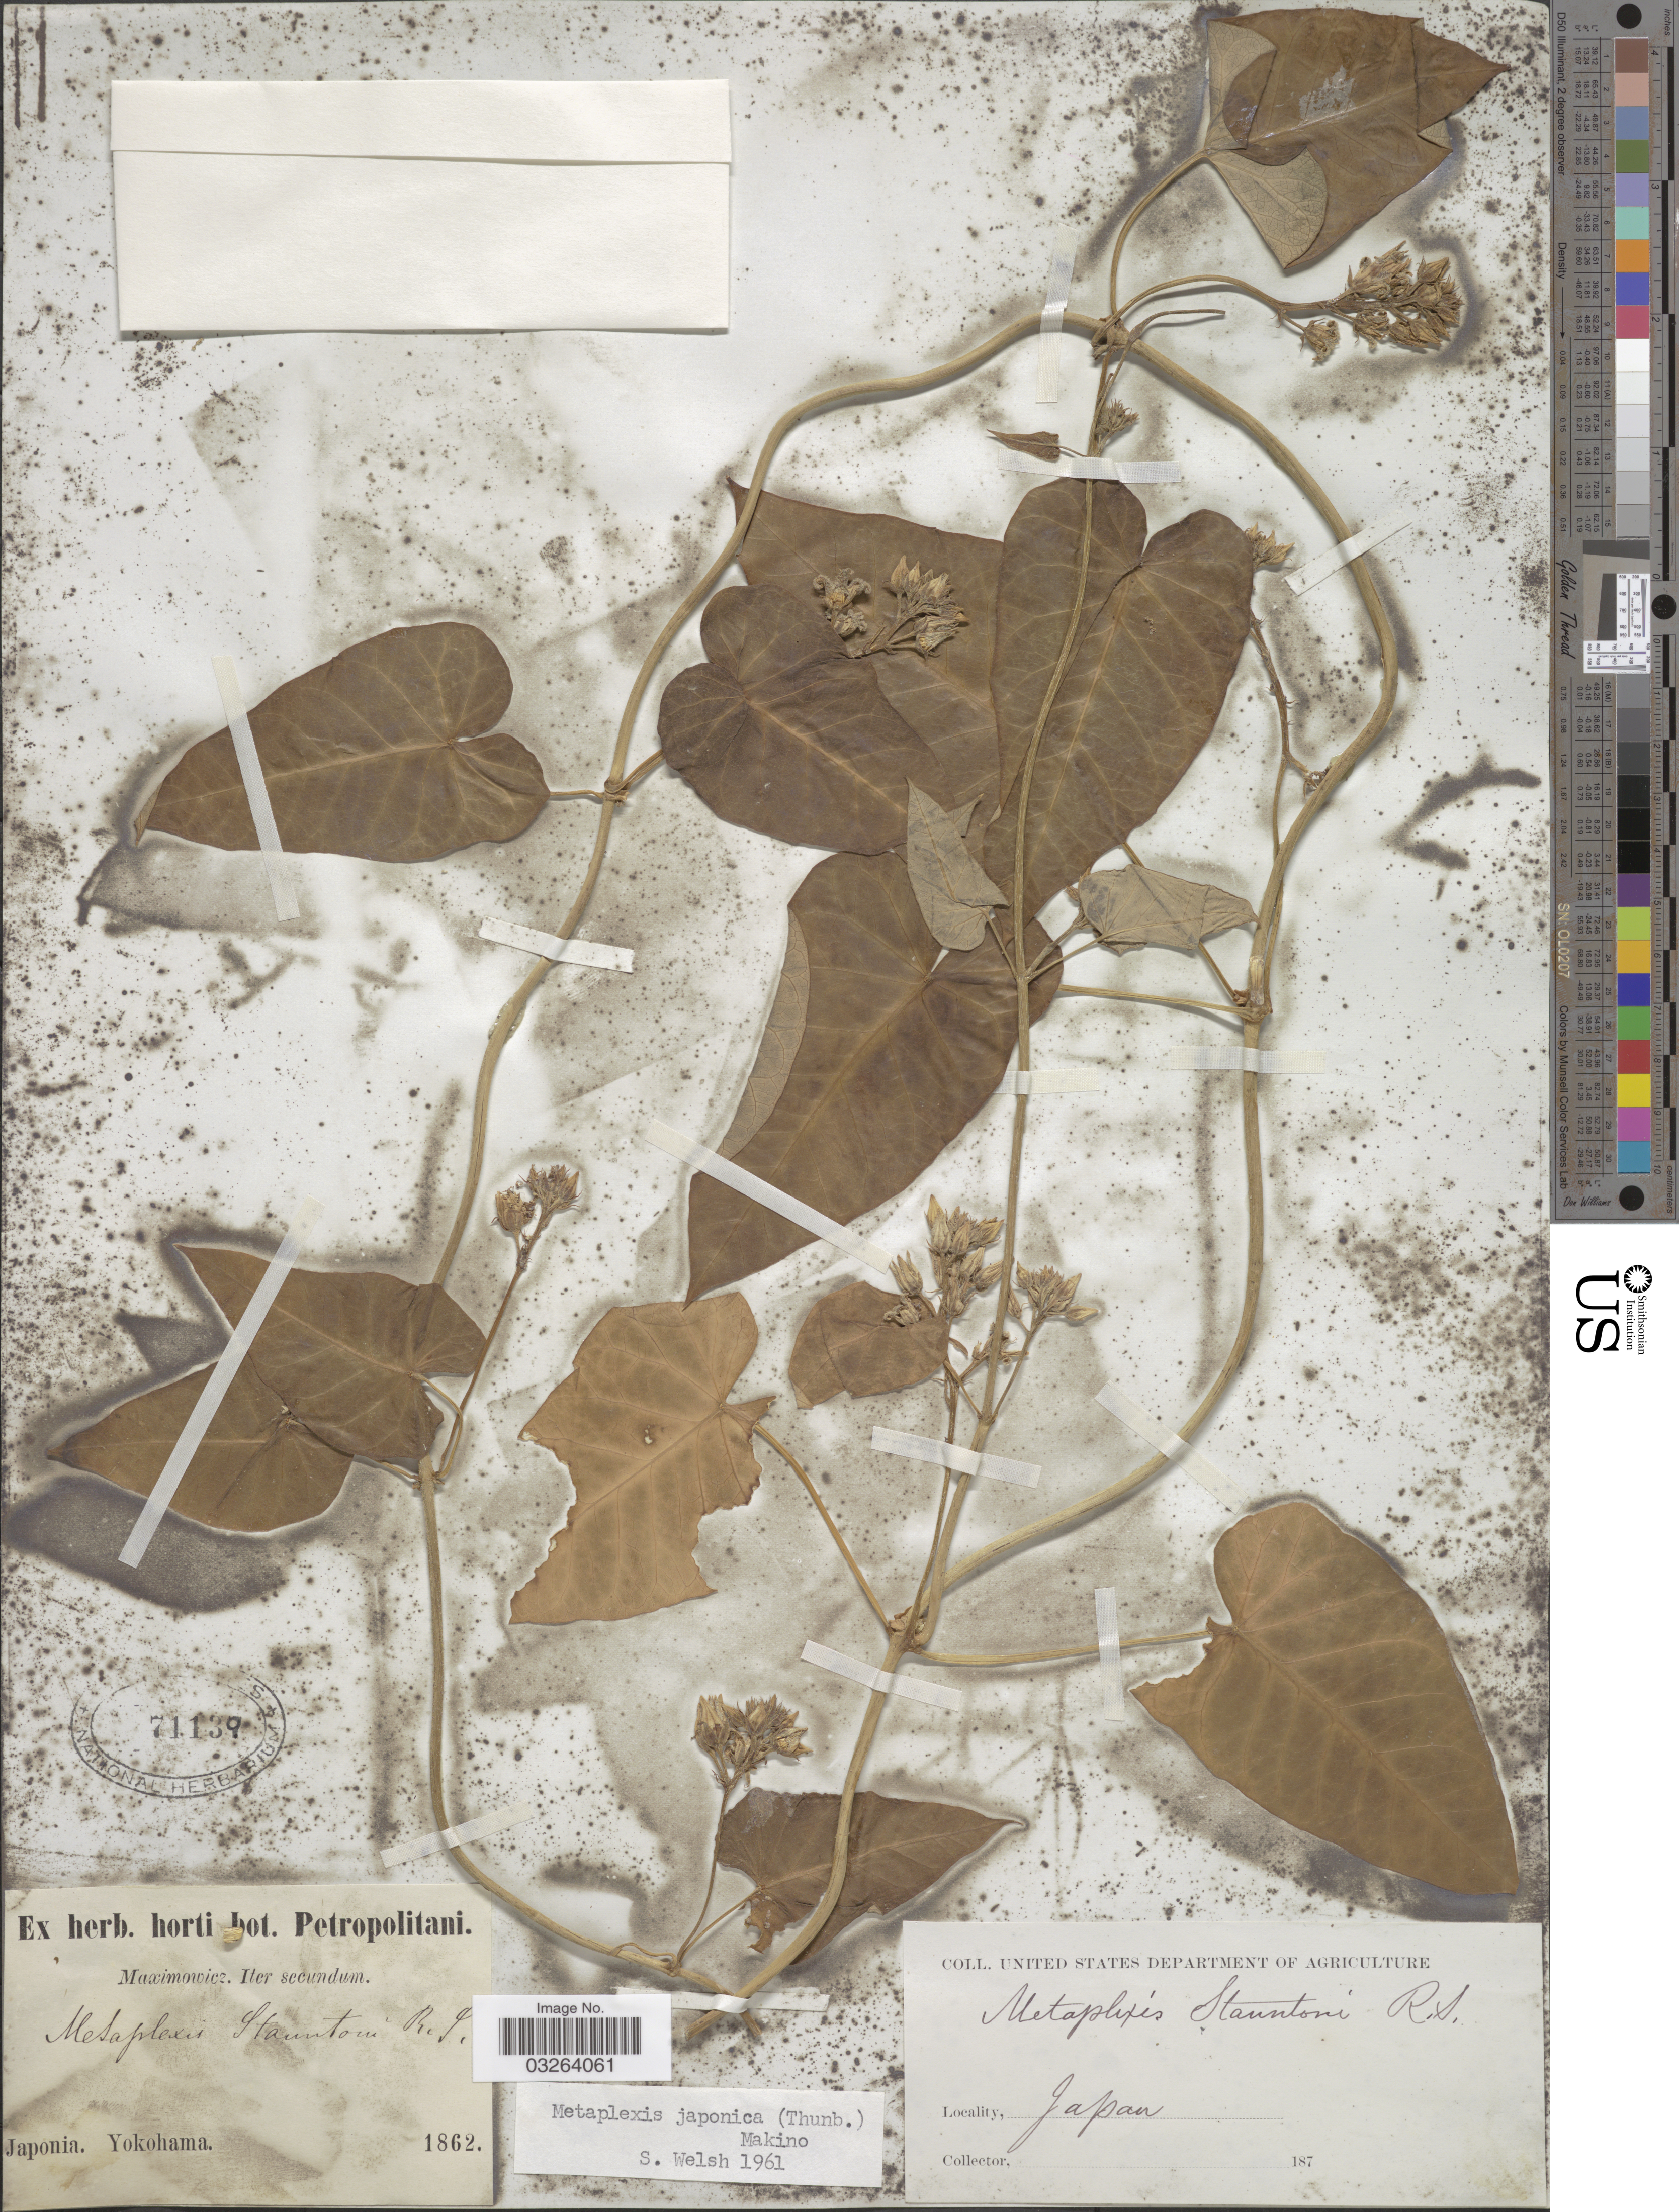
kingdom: Plantae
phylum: Tracheophyta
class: Magnoliopsida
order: Gentianales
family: Apocynaceae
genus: Metaplexis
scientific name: Metaplexis japonica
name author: (Thunb.) Makino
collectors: Maximowicz, --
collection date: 1862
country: Japan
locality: Japonia. Yokohama.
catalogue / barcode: US 71139